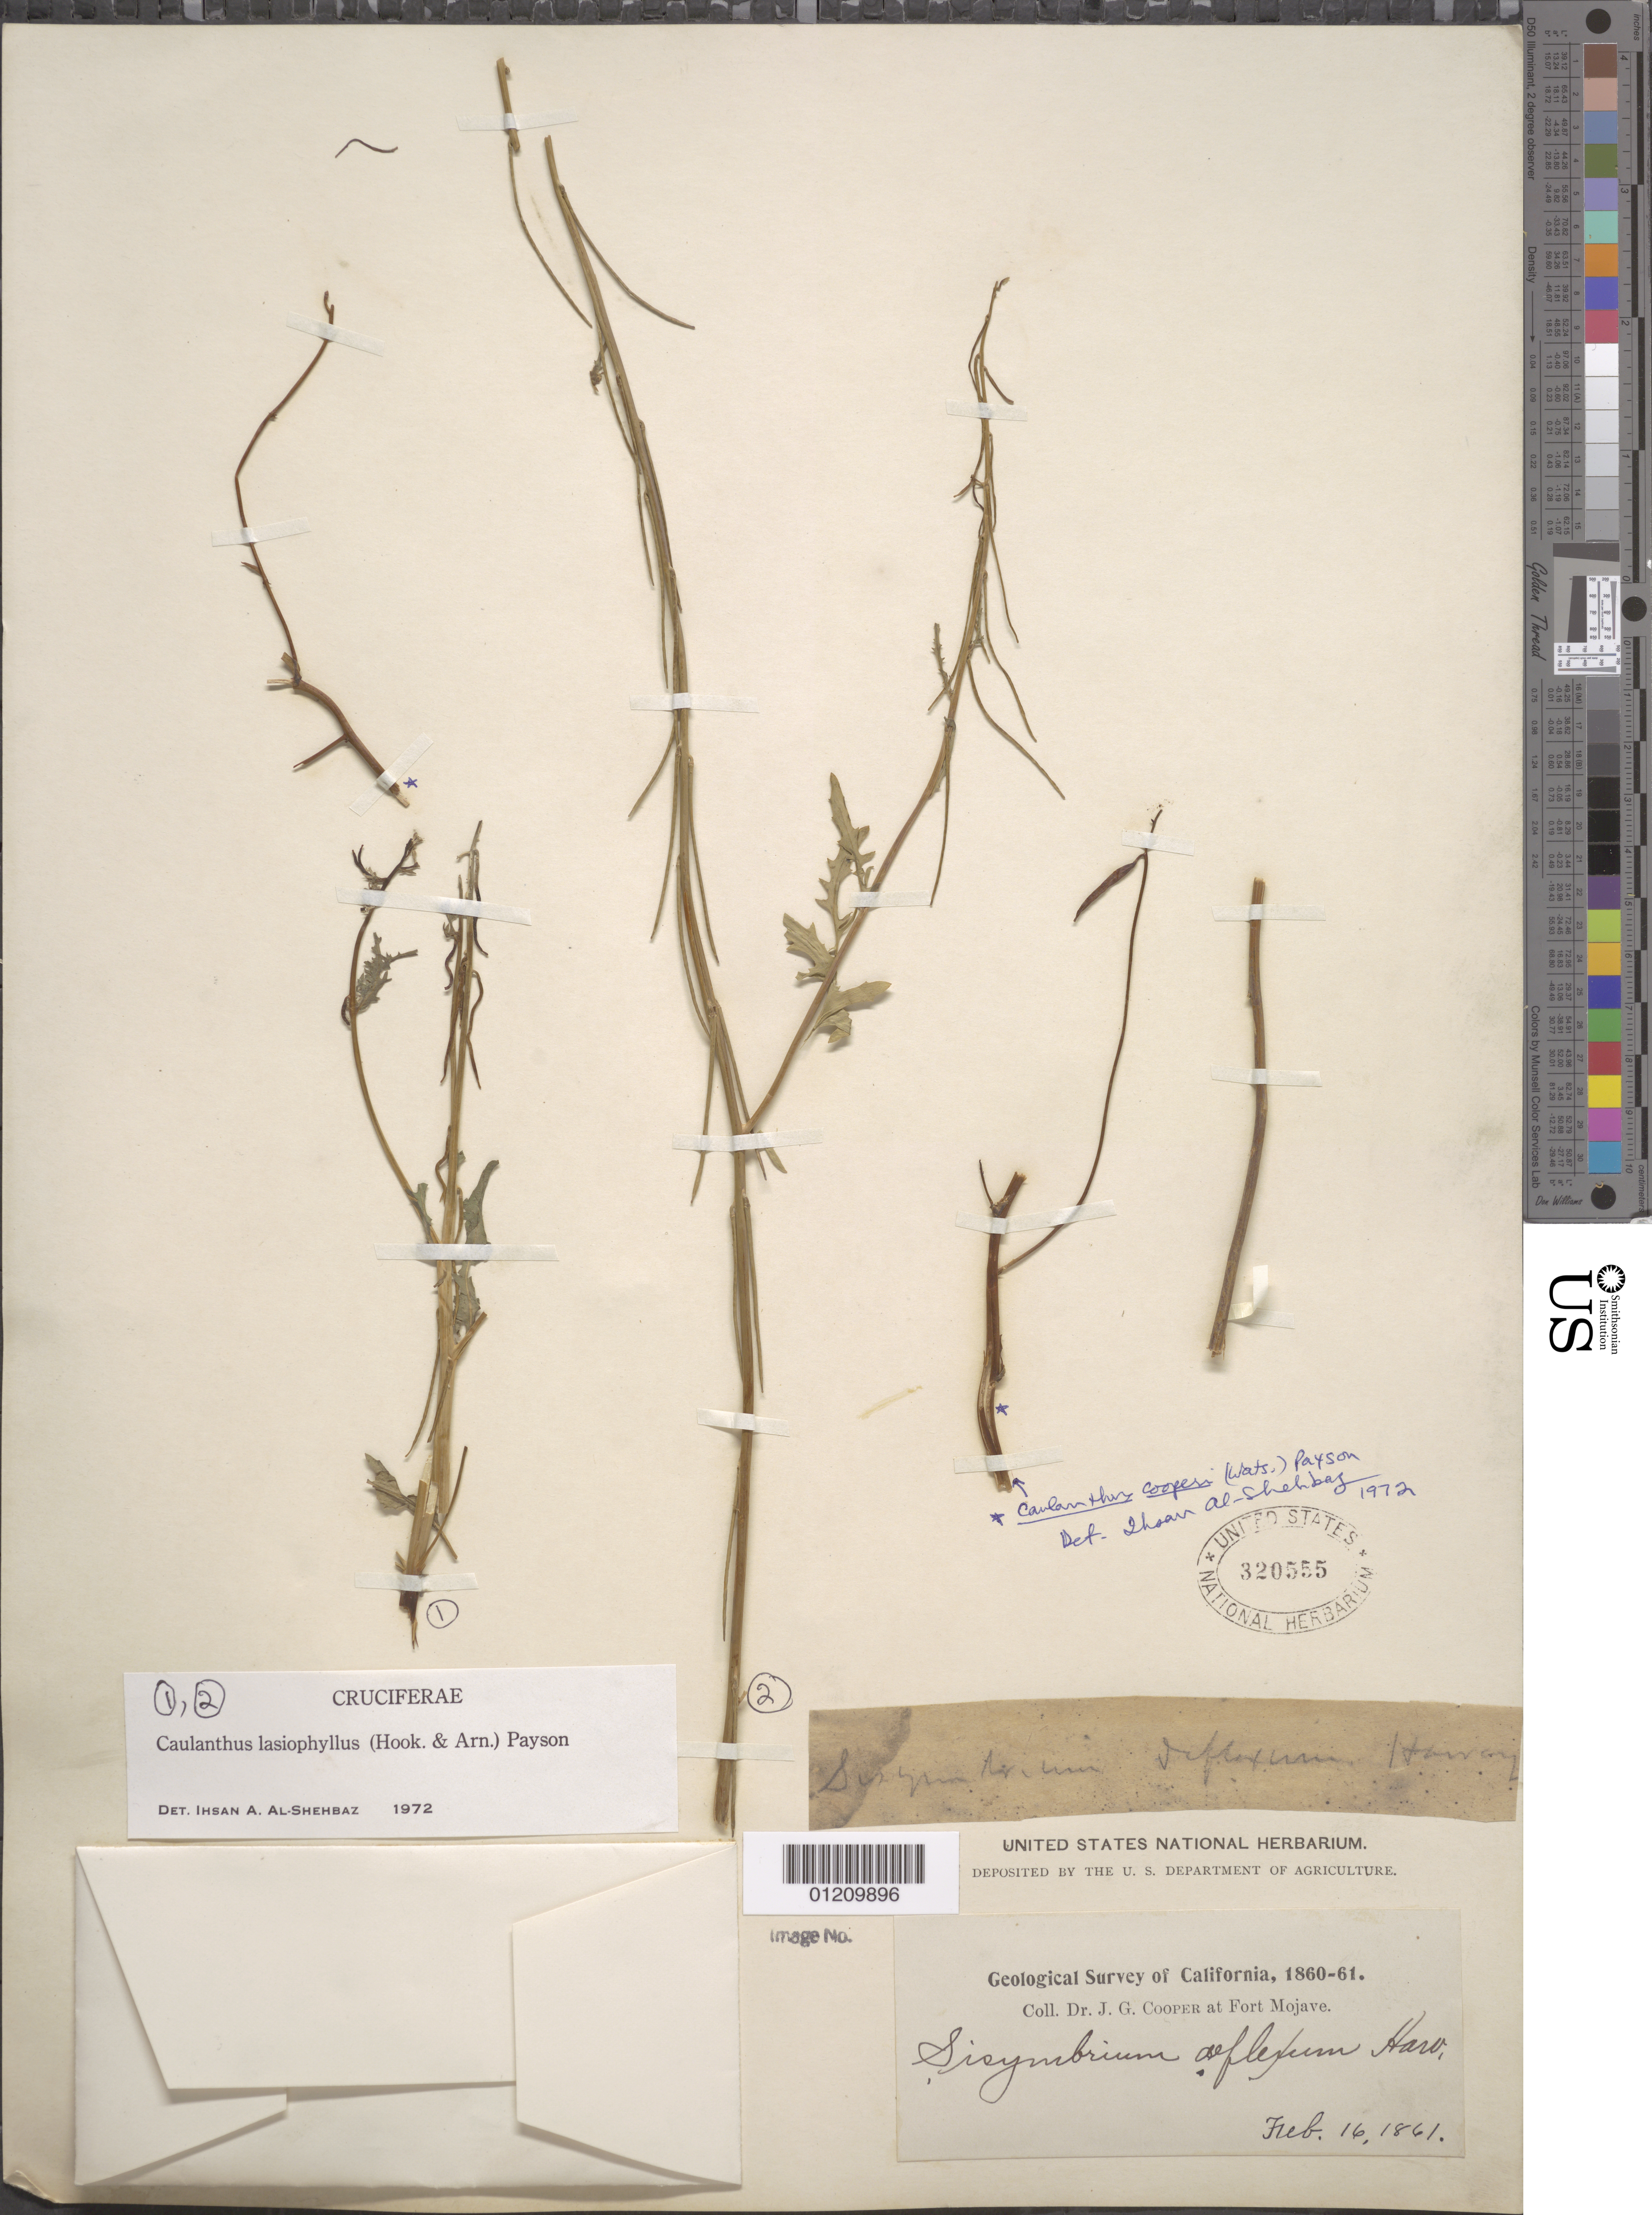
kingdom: Plantae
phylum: Tracheophyta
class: Magnoliopsida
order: Brassicales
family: Brassicaceae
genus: Caulanthus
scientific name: Caulanthus lasiophyllus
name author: (Hook. & Arn.) Payson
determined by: Al-Shehbaz, I. A., (MO), Missouri Botanical Garden (UNITED STATES)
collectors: J. G. Cooper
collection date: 1861-02-16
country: United States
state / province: California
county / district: San Bernardino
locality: Fort Mojave.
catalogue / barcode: US 320555